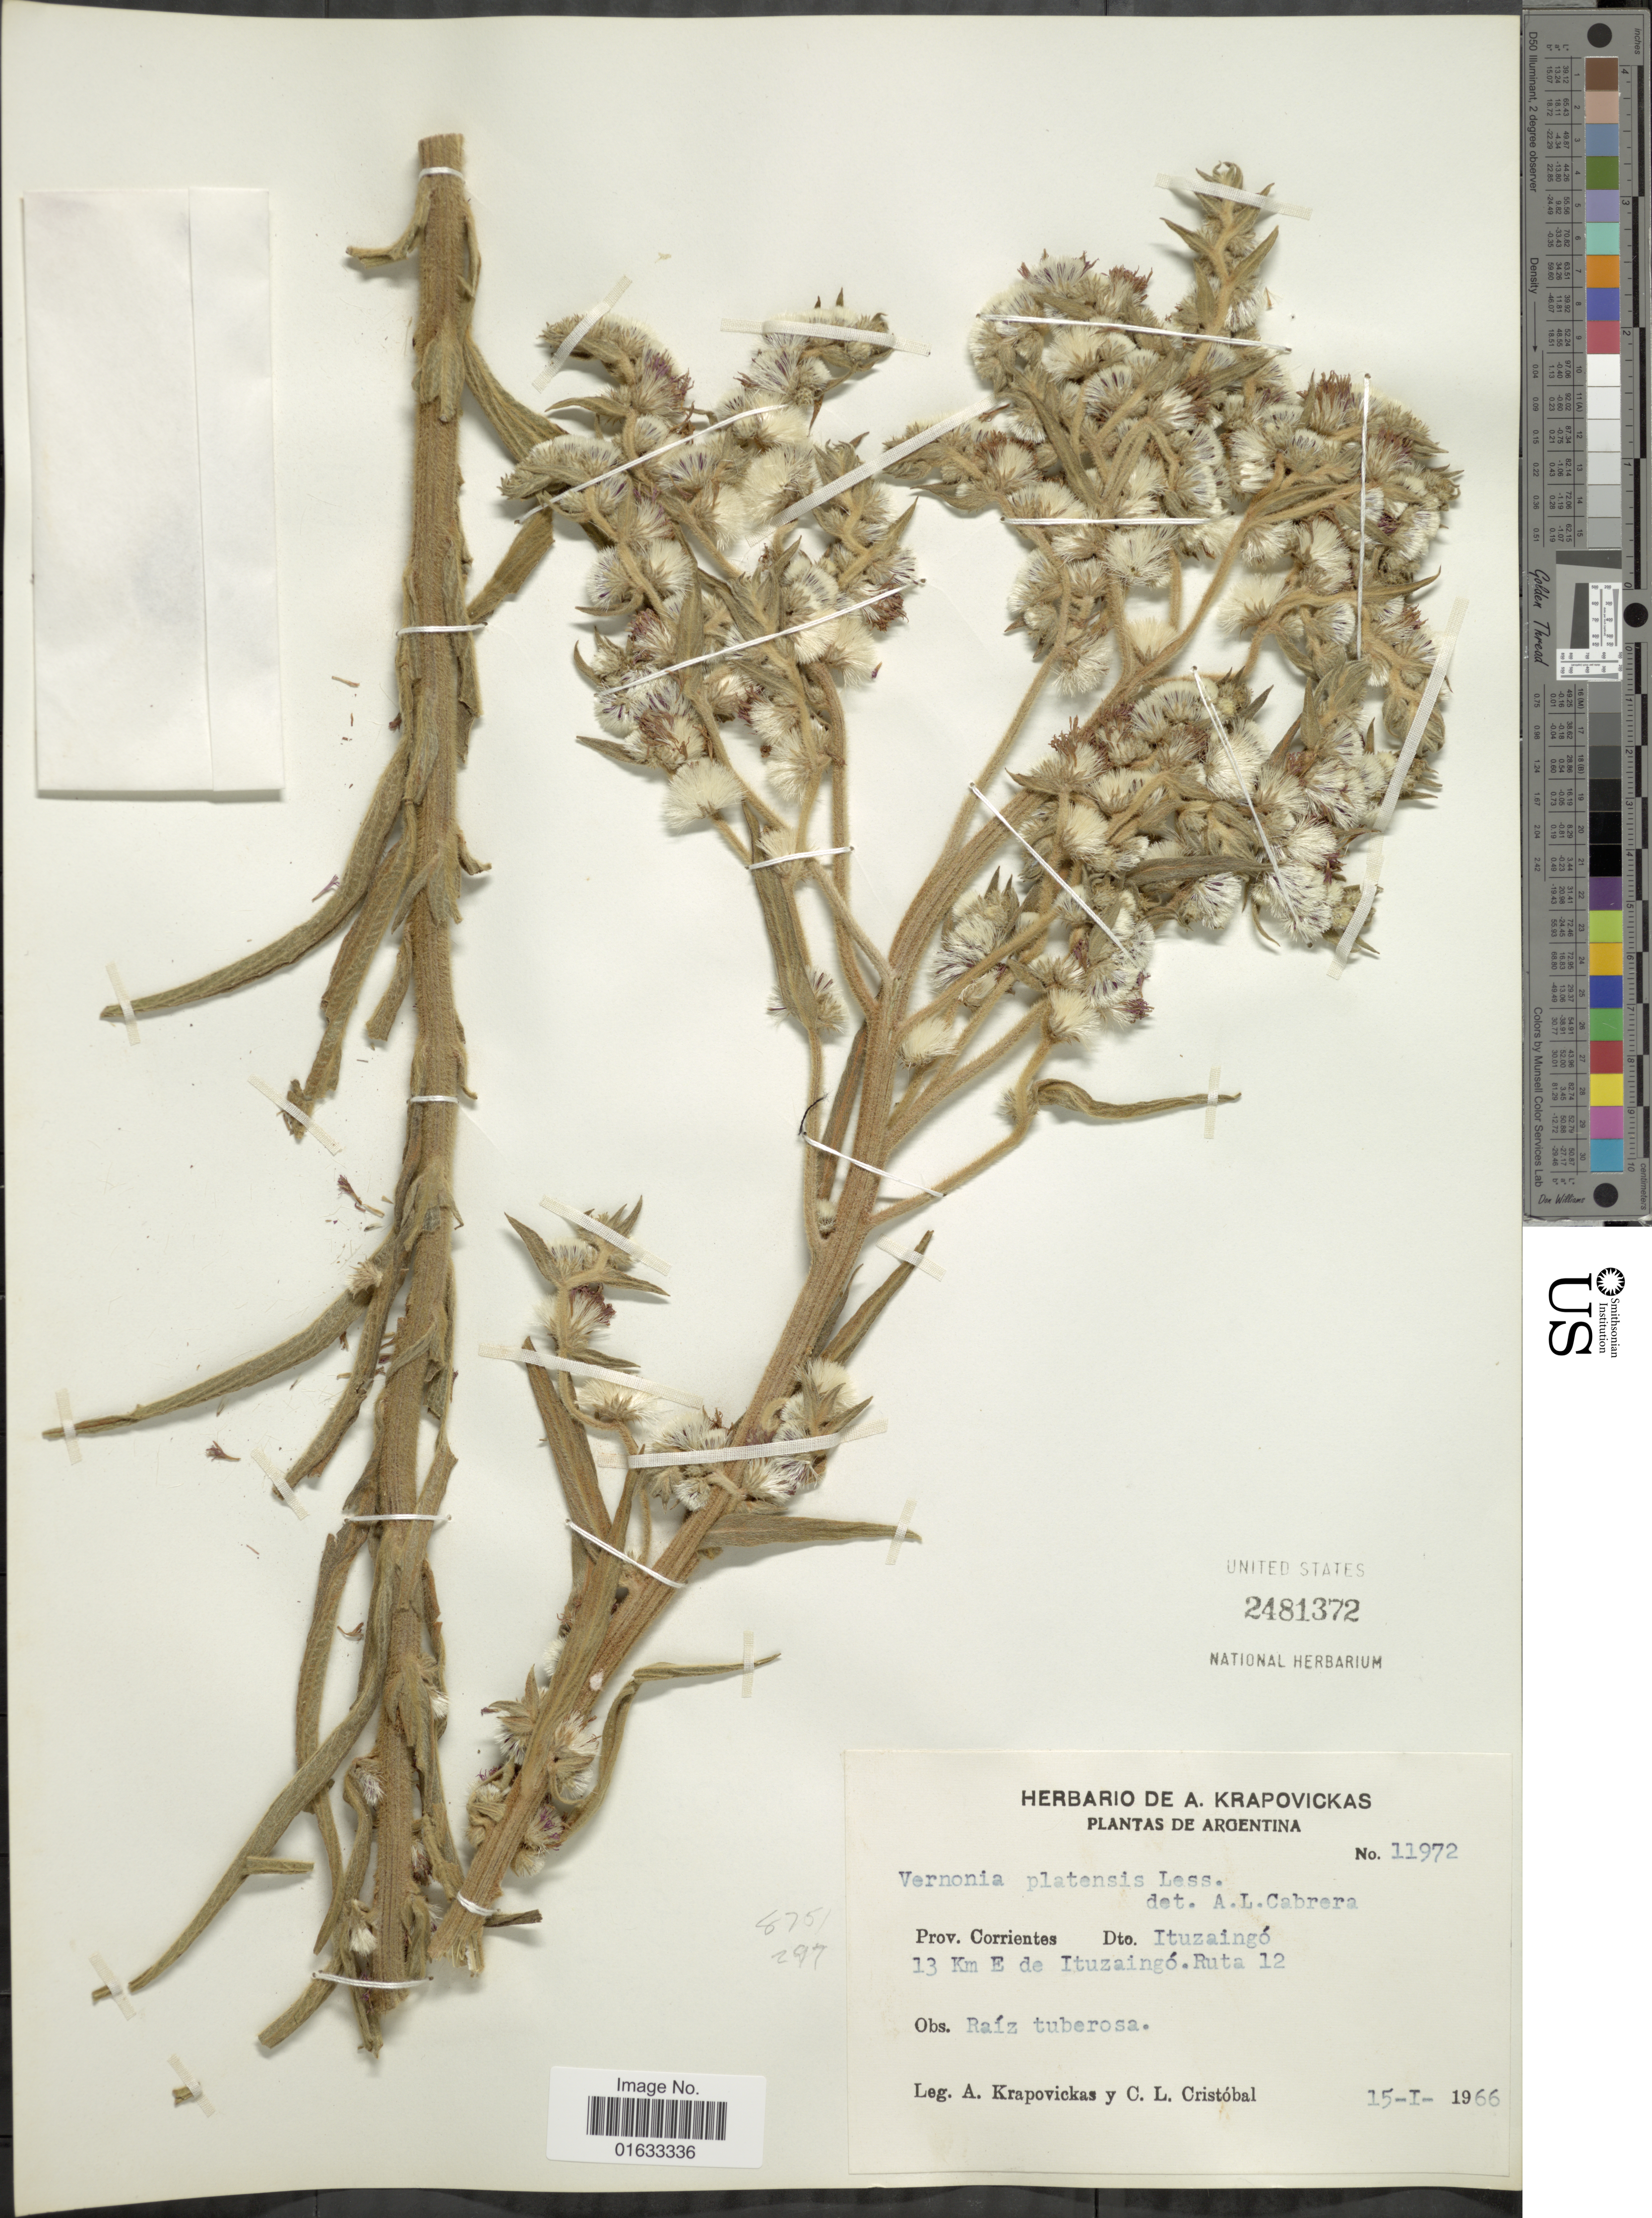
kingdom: Plantae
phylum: Tracheophyta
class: Magnoliopsida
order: Asterales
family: Asteraceae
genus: Chrysolaena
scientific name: Chrysolaena platensis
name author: (Spreng.) H. Rob.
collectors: A. Krapovickas & C. L. Cristóbal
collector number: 11972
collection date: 1966-01-15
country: Argentina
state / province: Corrientes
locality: Prov. Corrientes, Dto. Ituzaingo, 13 km E de Ituzaingo, Ruta 12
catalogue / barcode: US 2481372